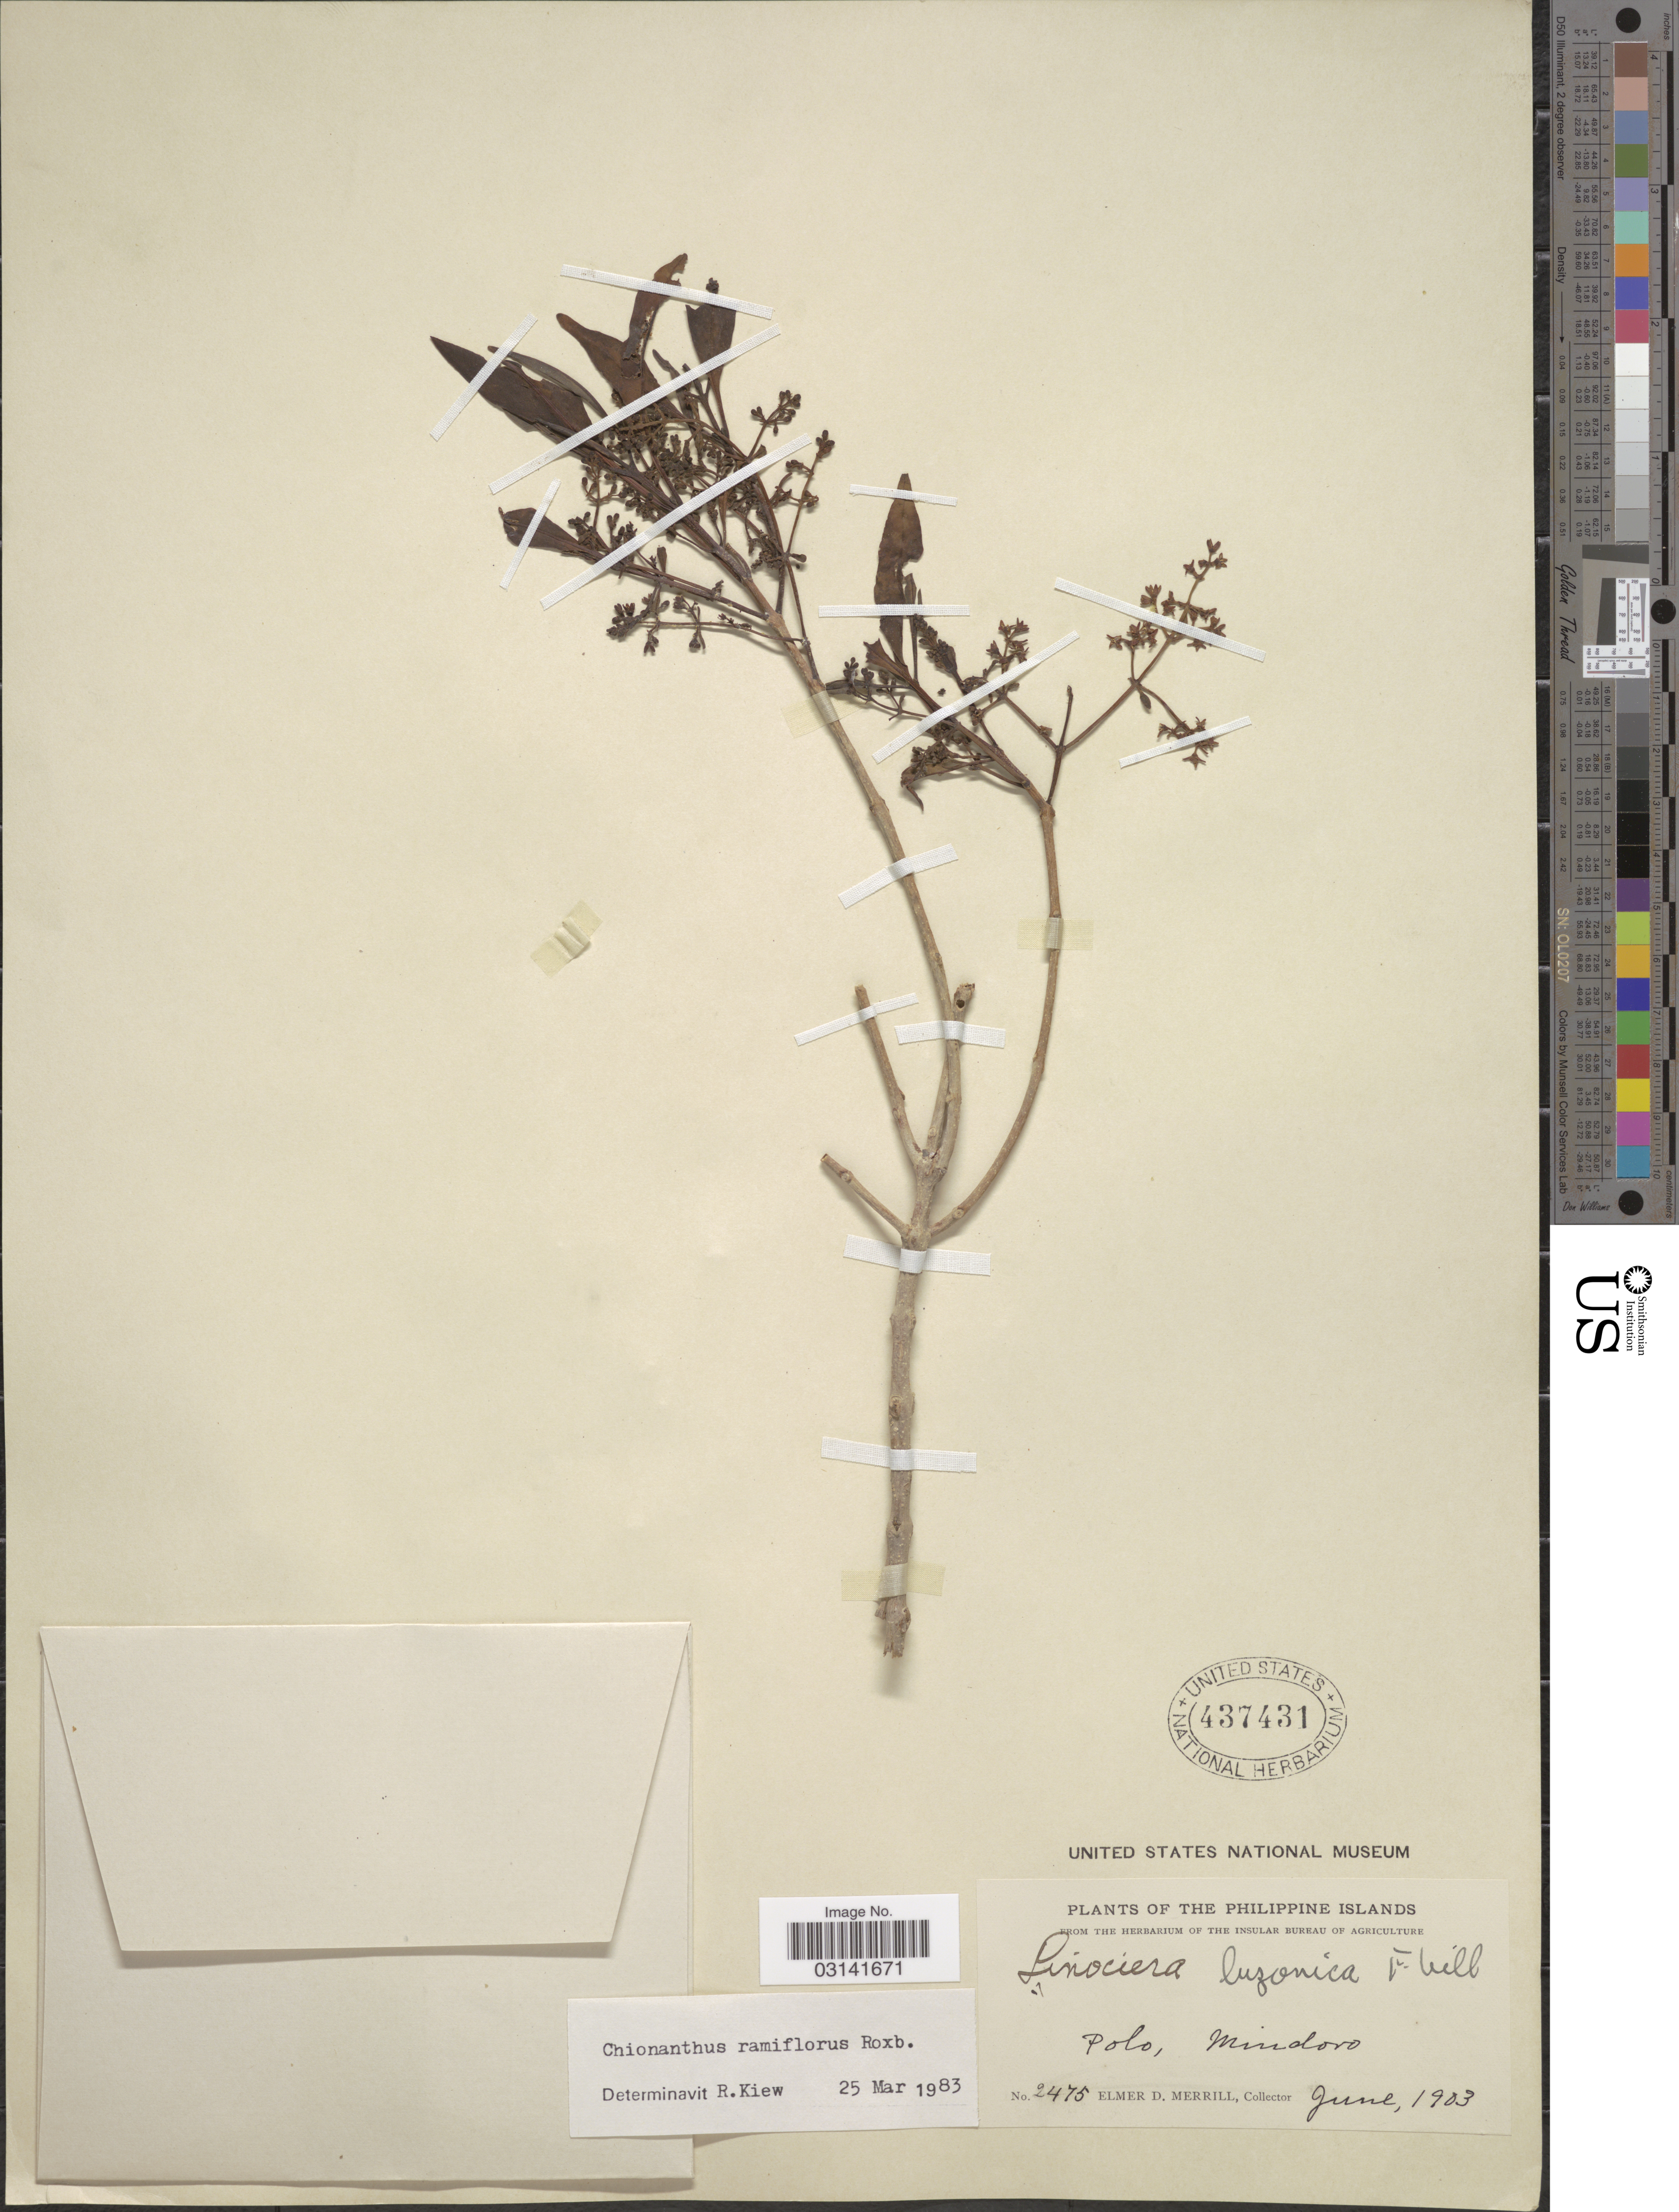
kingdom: Plantae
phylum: Tracheophyta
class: Magnoliopsida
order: Lamiales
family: Oleaceae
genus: Chionanthus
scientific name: Chionanthus ramiflorus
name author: Roxb.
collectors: E. D. Merrill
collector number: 2475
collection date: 1903-06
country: Philippines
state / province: Mimaropa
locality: Polo, Mindoro.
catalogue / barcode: US 437431